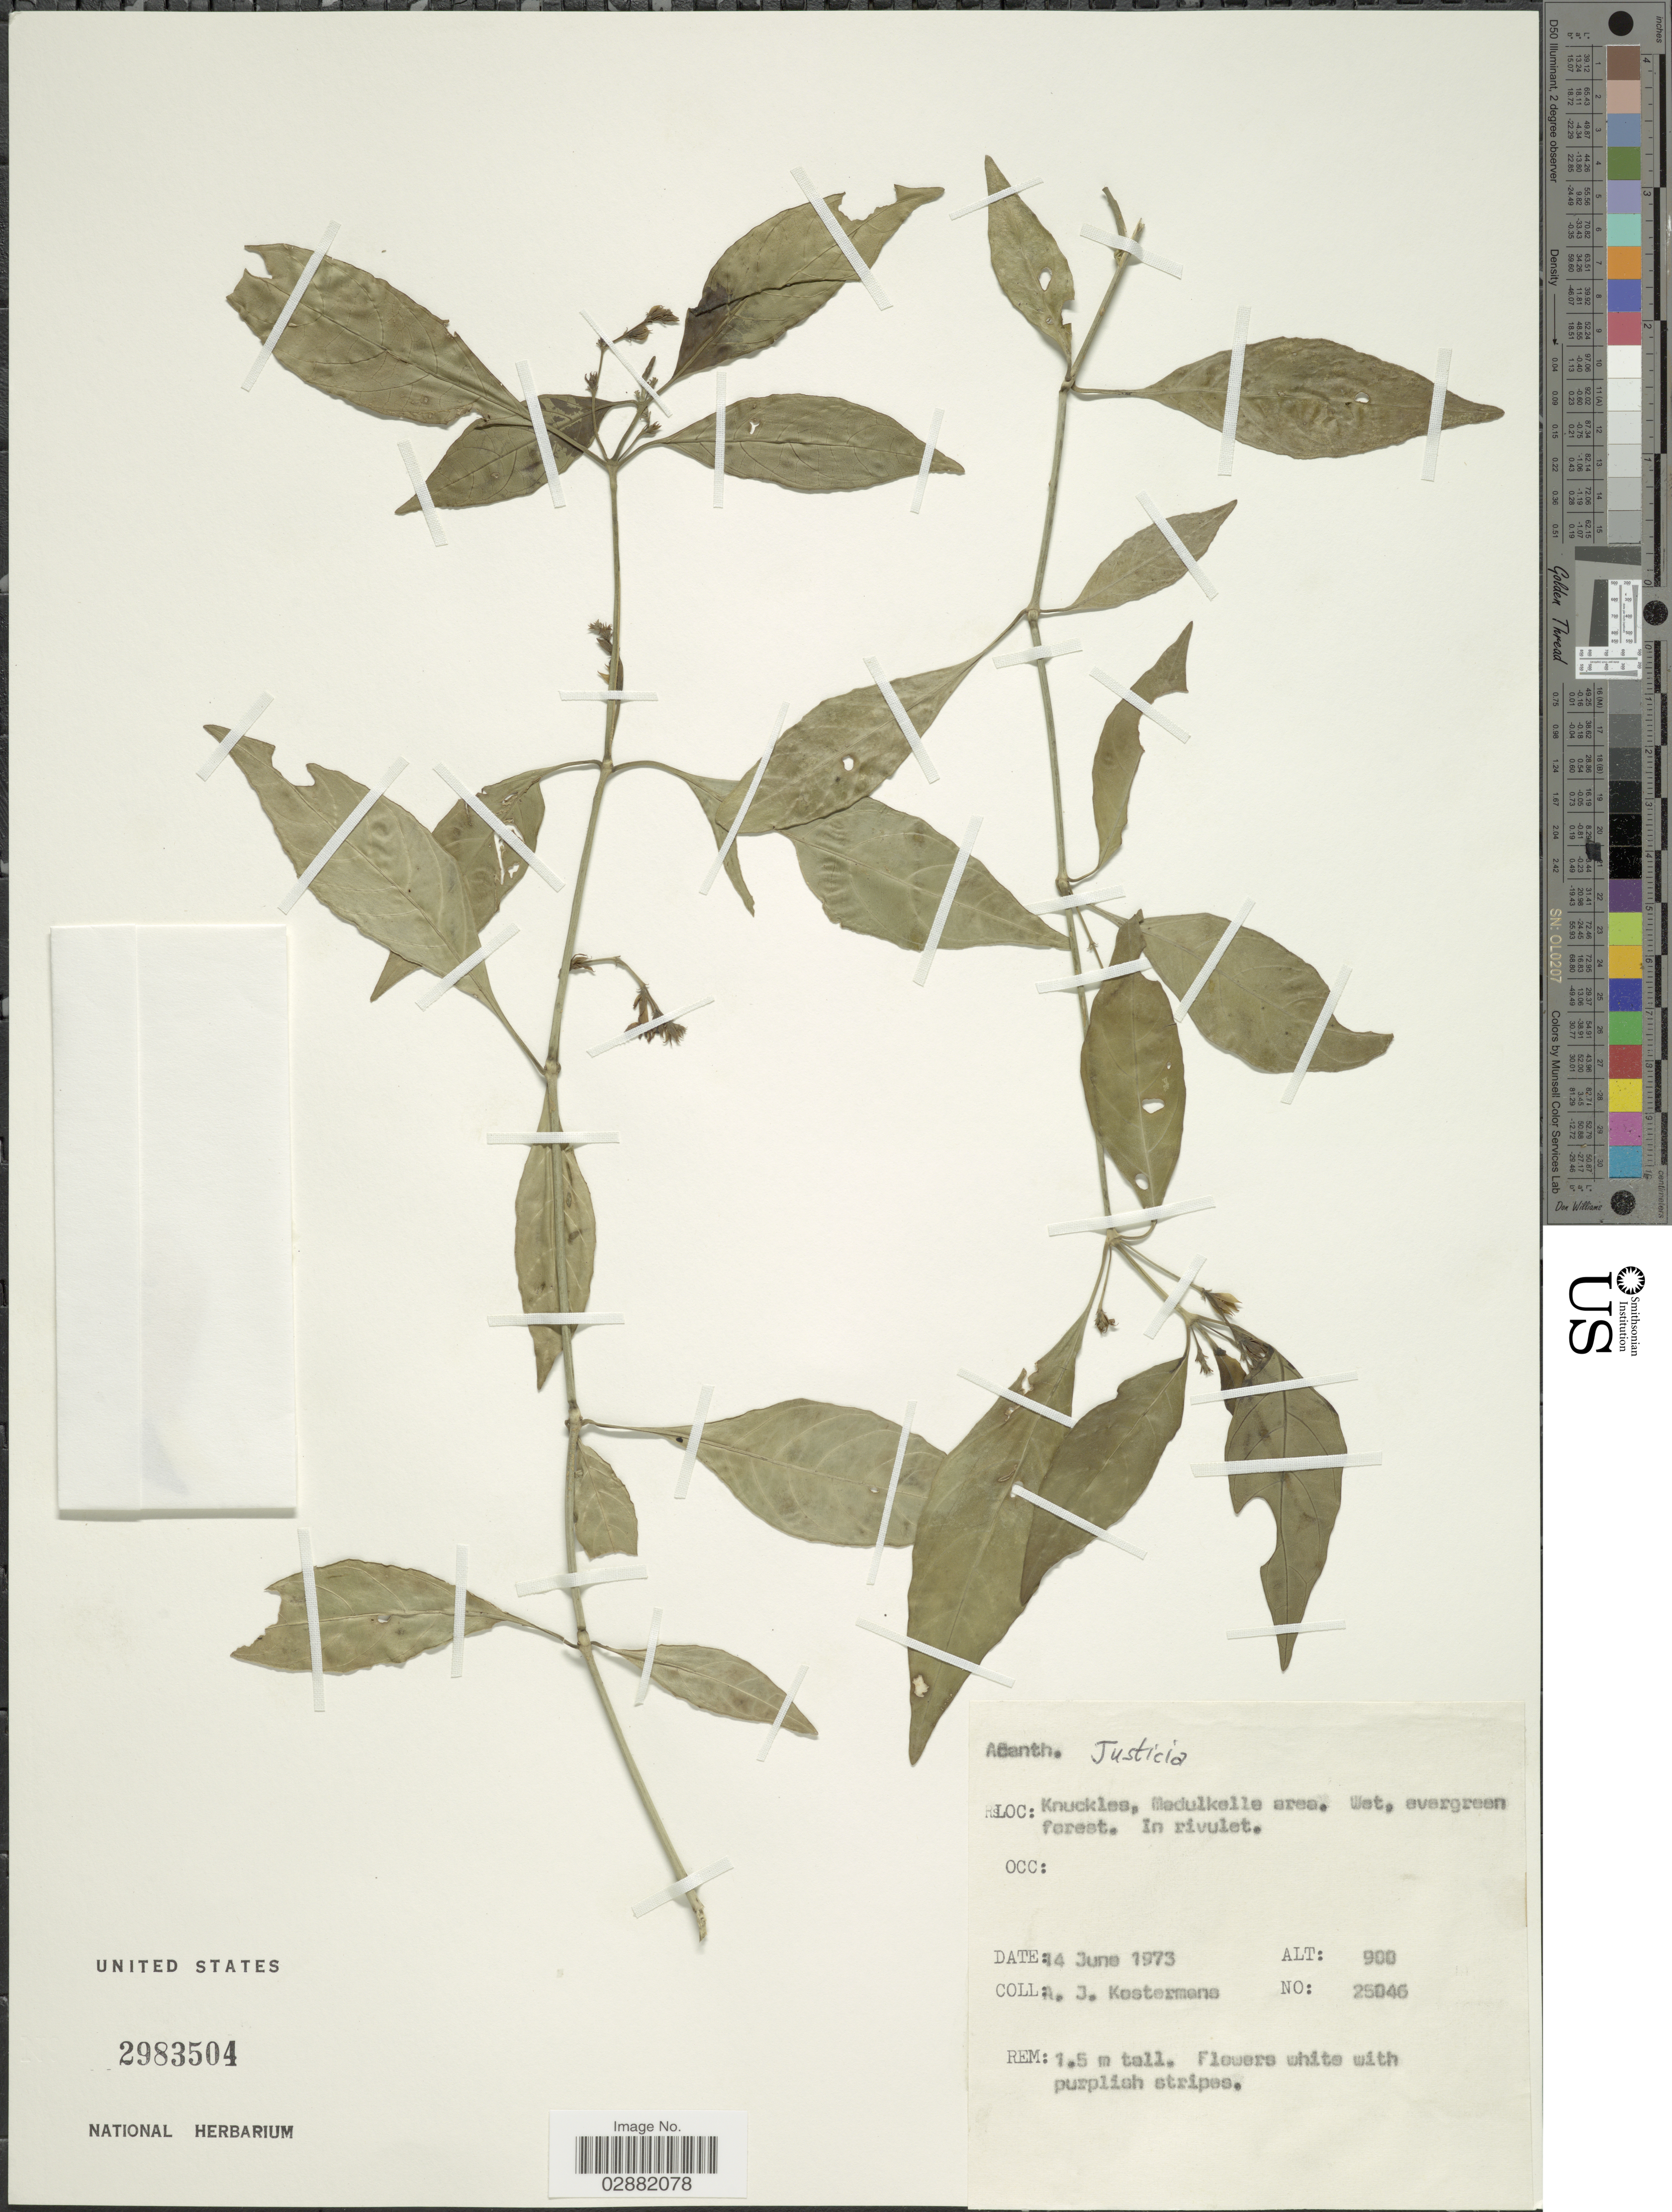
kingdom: Plantae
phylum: Tracheophyta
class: Magnoliopsida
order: Lamiales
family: Acanthaceae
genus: Justicia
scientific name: Justicia sp.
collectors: A. J. G. Kostermans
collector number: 25046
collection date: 1973-06-14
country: Sri Lanka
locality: Knuckles, Madulkelle area.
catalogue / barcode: US 2983504